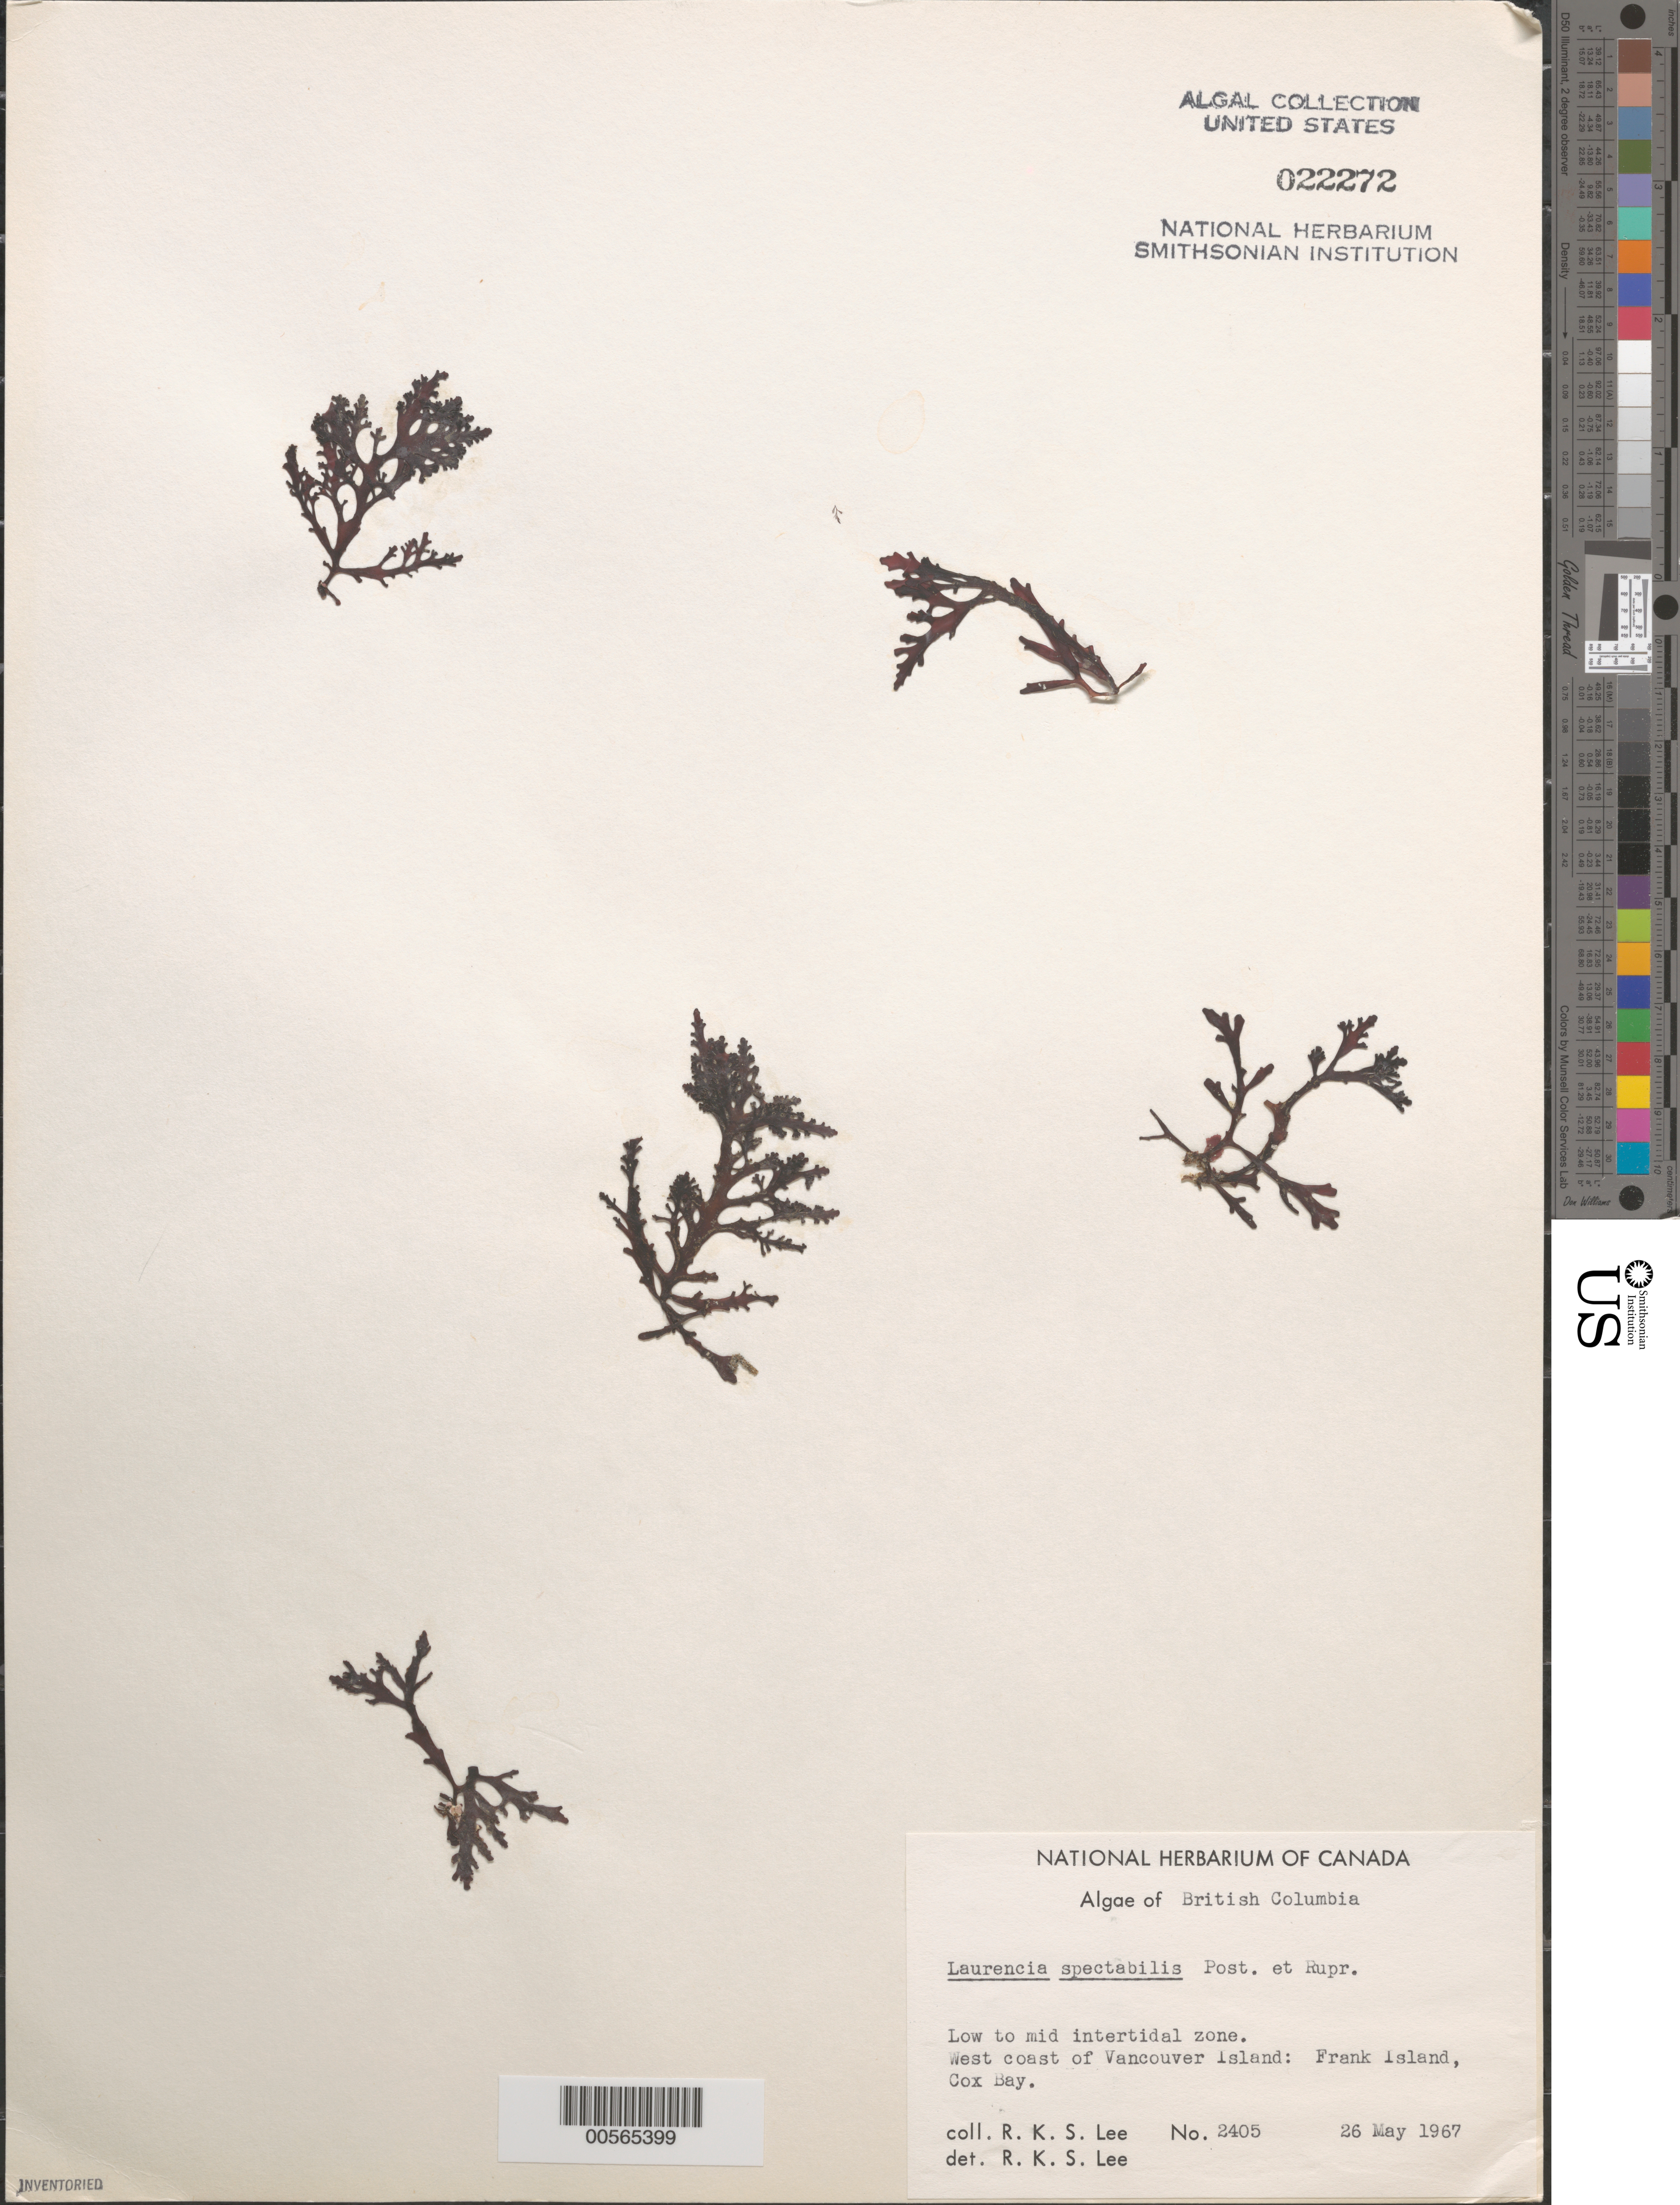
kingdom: Plantae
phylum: Rhodophyta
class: Florideophyceae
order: Ceramiales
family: Rhodomelaceae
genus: Osmundea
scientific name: Osmundea spectabilis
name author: (Postels & Rupr.) K.W. Nam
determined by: Algae name updating Project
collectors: R. Lee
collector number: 2405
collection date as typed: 26 May 1967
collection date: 1967-05-26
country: Canada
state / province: British Columbia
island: Frank Island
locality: Cox Bay, Vancouver Island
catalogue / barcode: US 22272